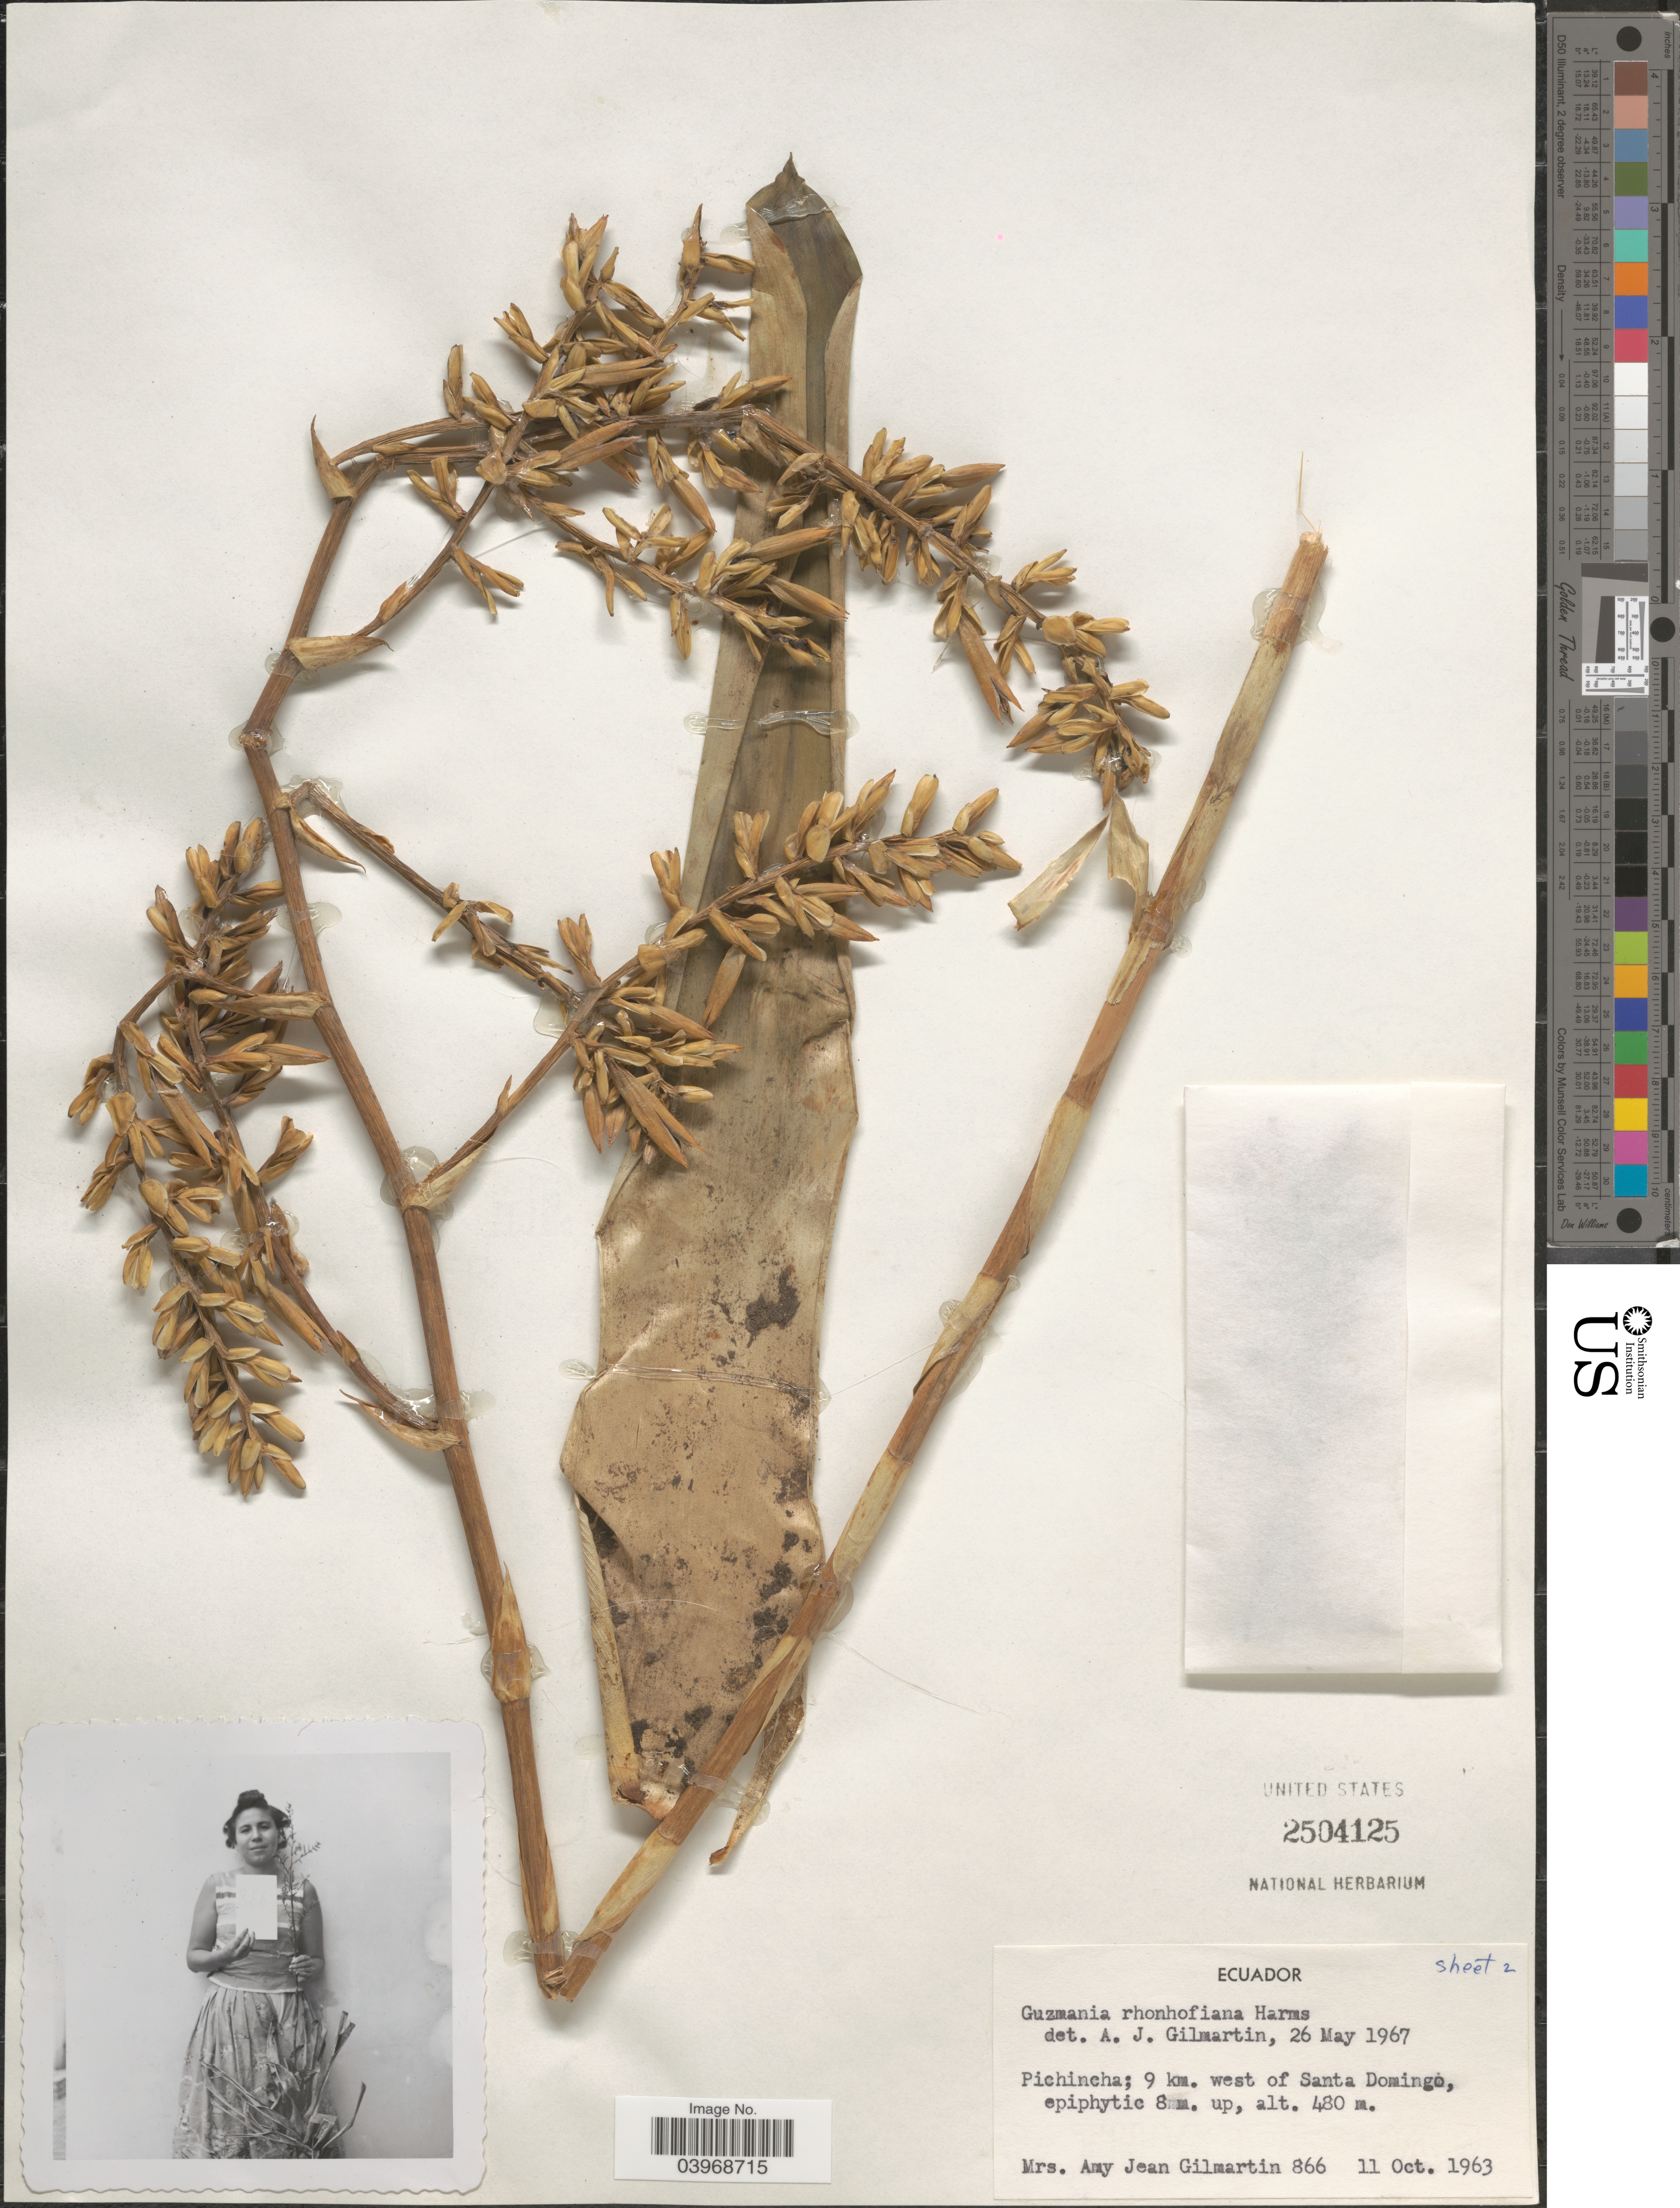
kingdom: Plantae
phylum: Tracheophyta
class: Liliopsida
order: Poales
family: Bromeliaceae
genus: Guzmania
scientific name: Guzmania rhonhofiana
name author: Harms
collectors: A. J. Gilmartin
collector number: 866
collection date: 1963-10-11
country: Ecuador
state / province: Pichincha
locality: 9 km. west of Santa Domingo.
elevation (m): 480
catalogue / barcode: US 2504125